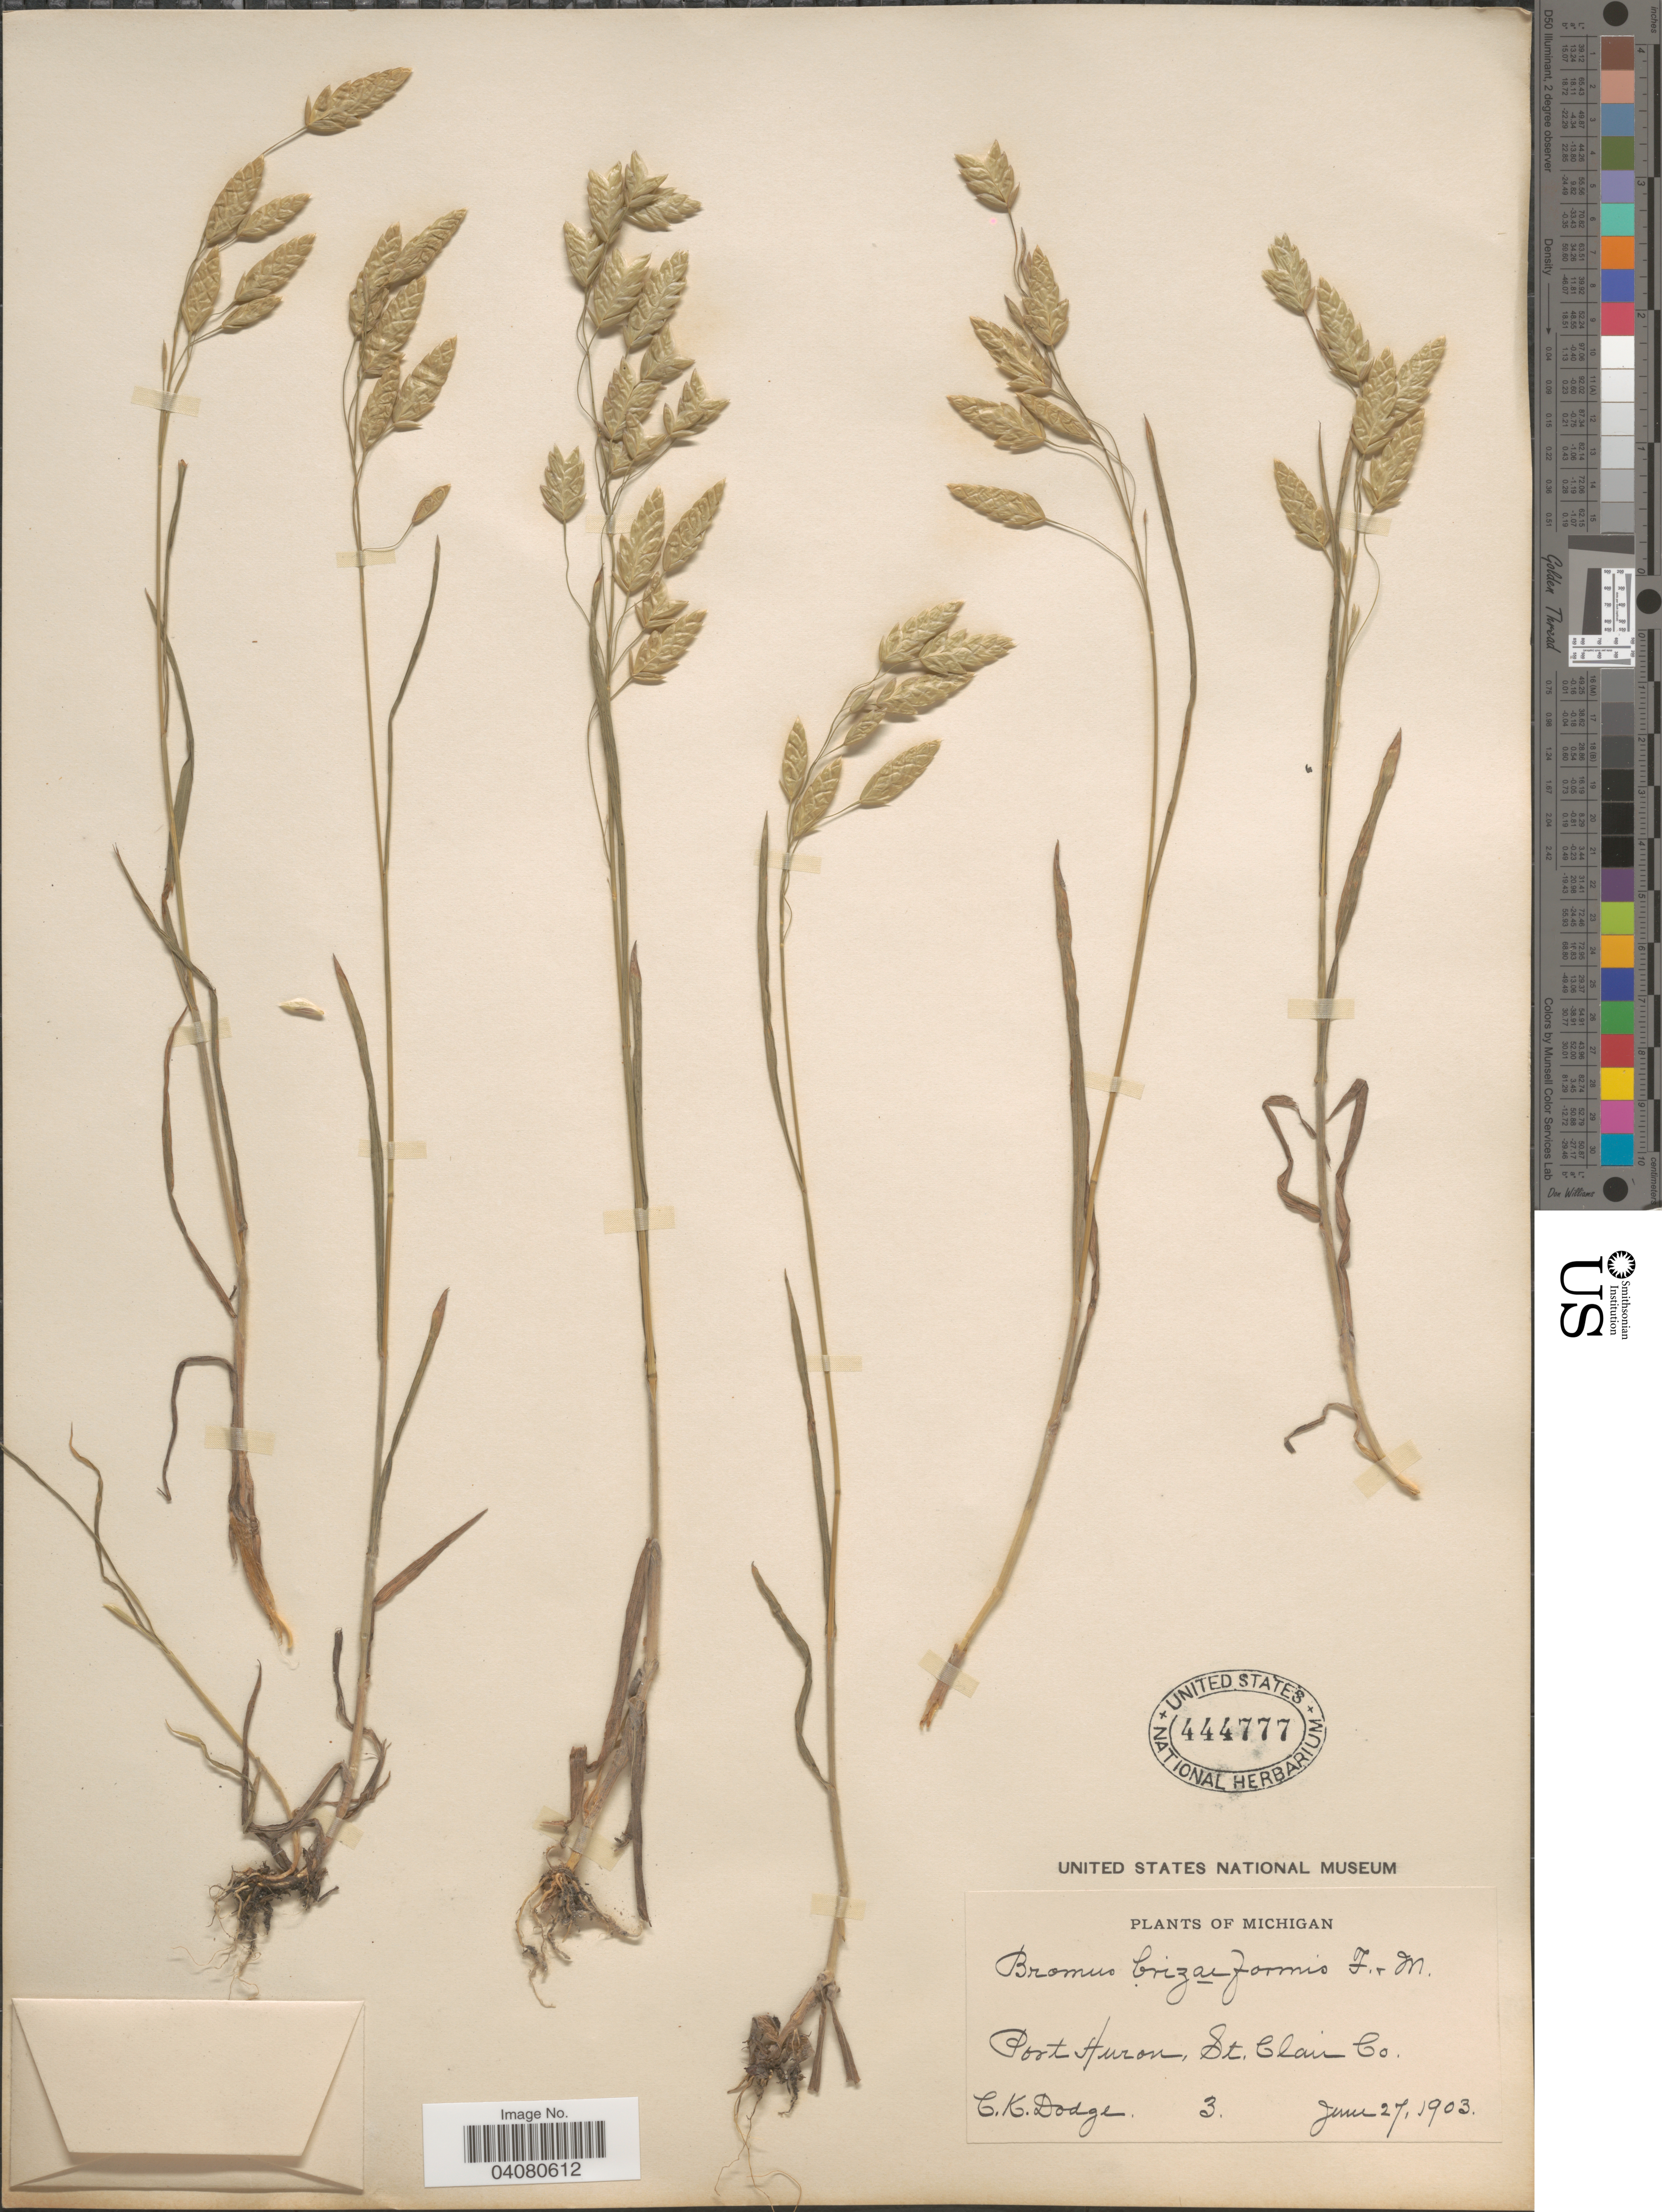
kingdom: Plantae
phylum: Tracheophyta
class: Liliopsida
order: Poales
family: Poaceae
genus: Bromus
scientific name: Bromus briziformis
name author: Fisch. & C.A. Mey.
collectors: C. Dodge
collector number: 3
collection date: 1903-06-27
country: United States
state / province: Michigan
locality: Port Huron, St. Clair Co.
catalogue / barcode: US 444777